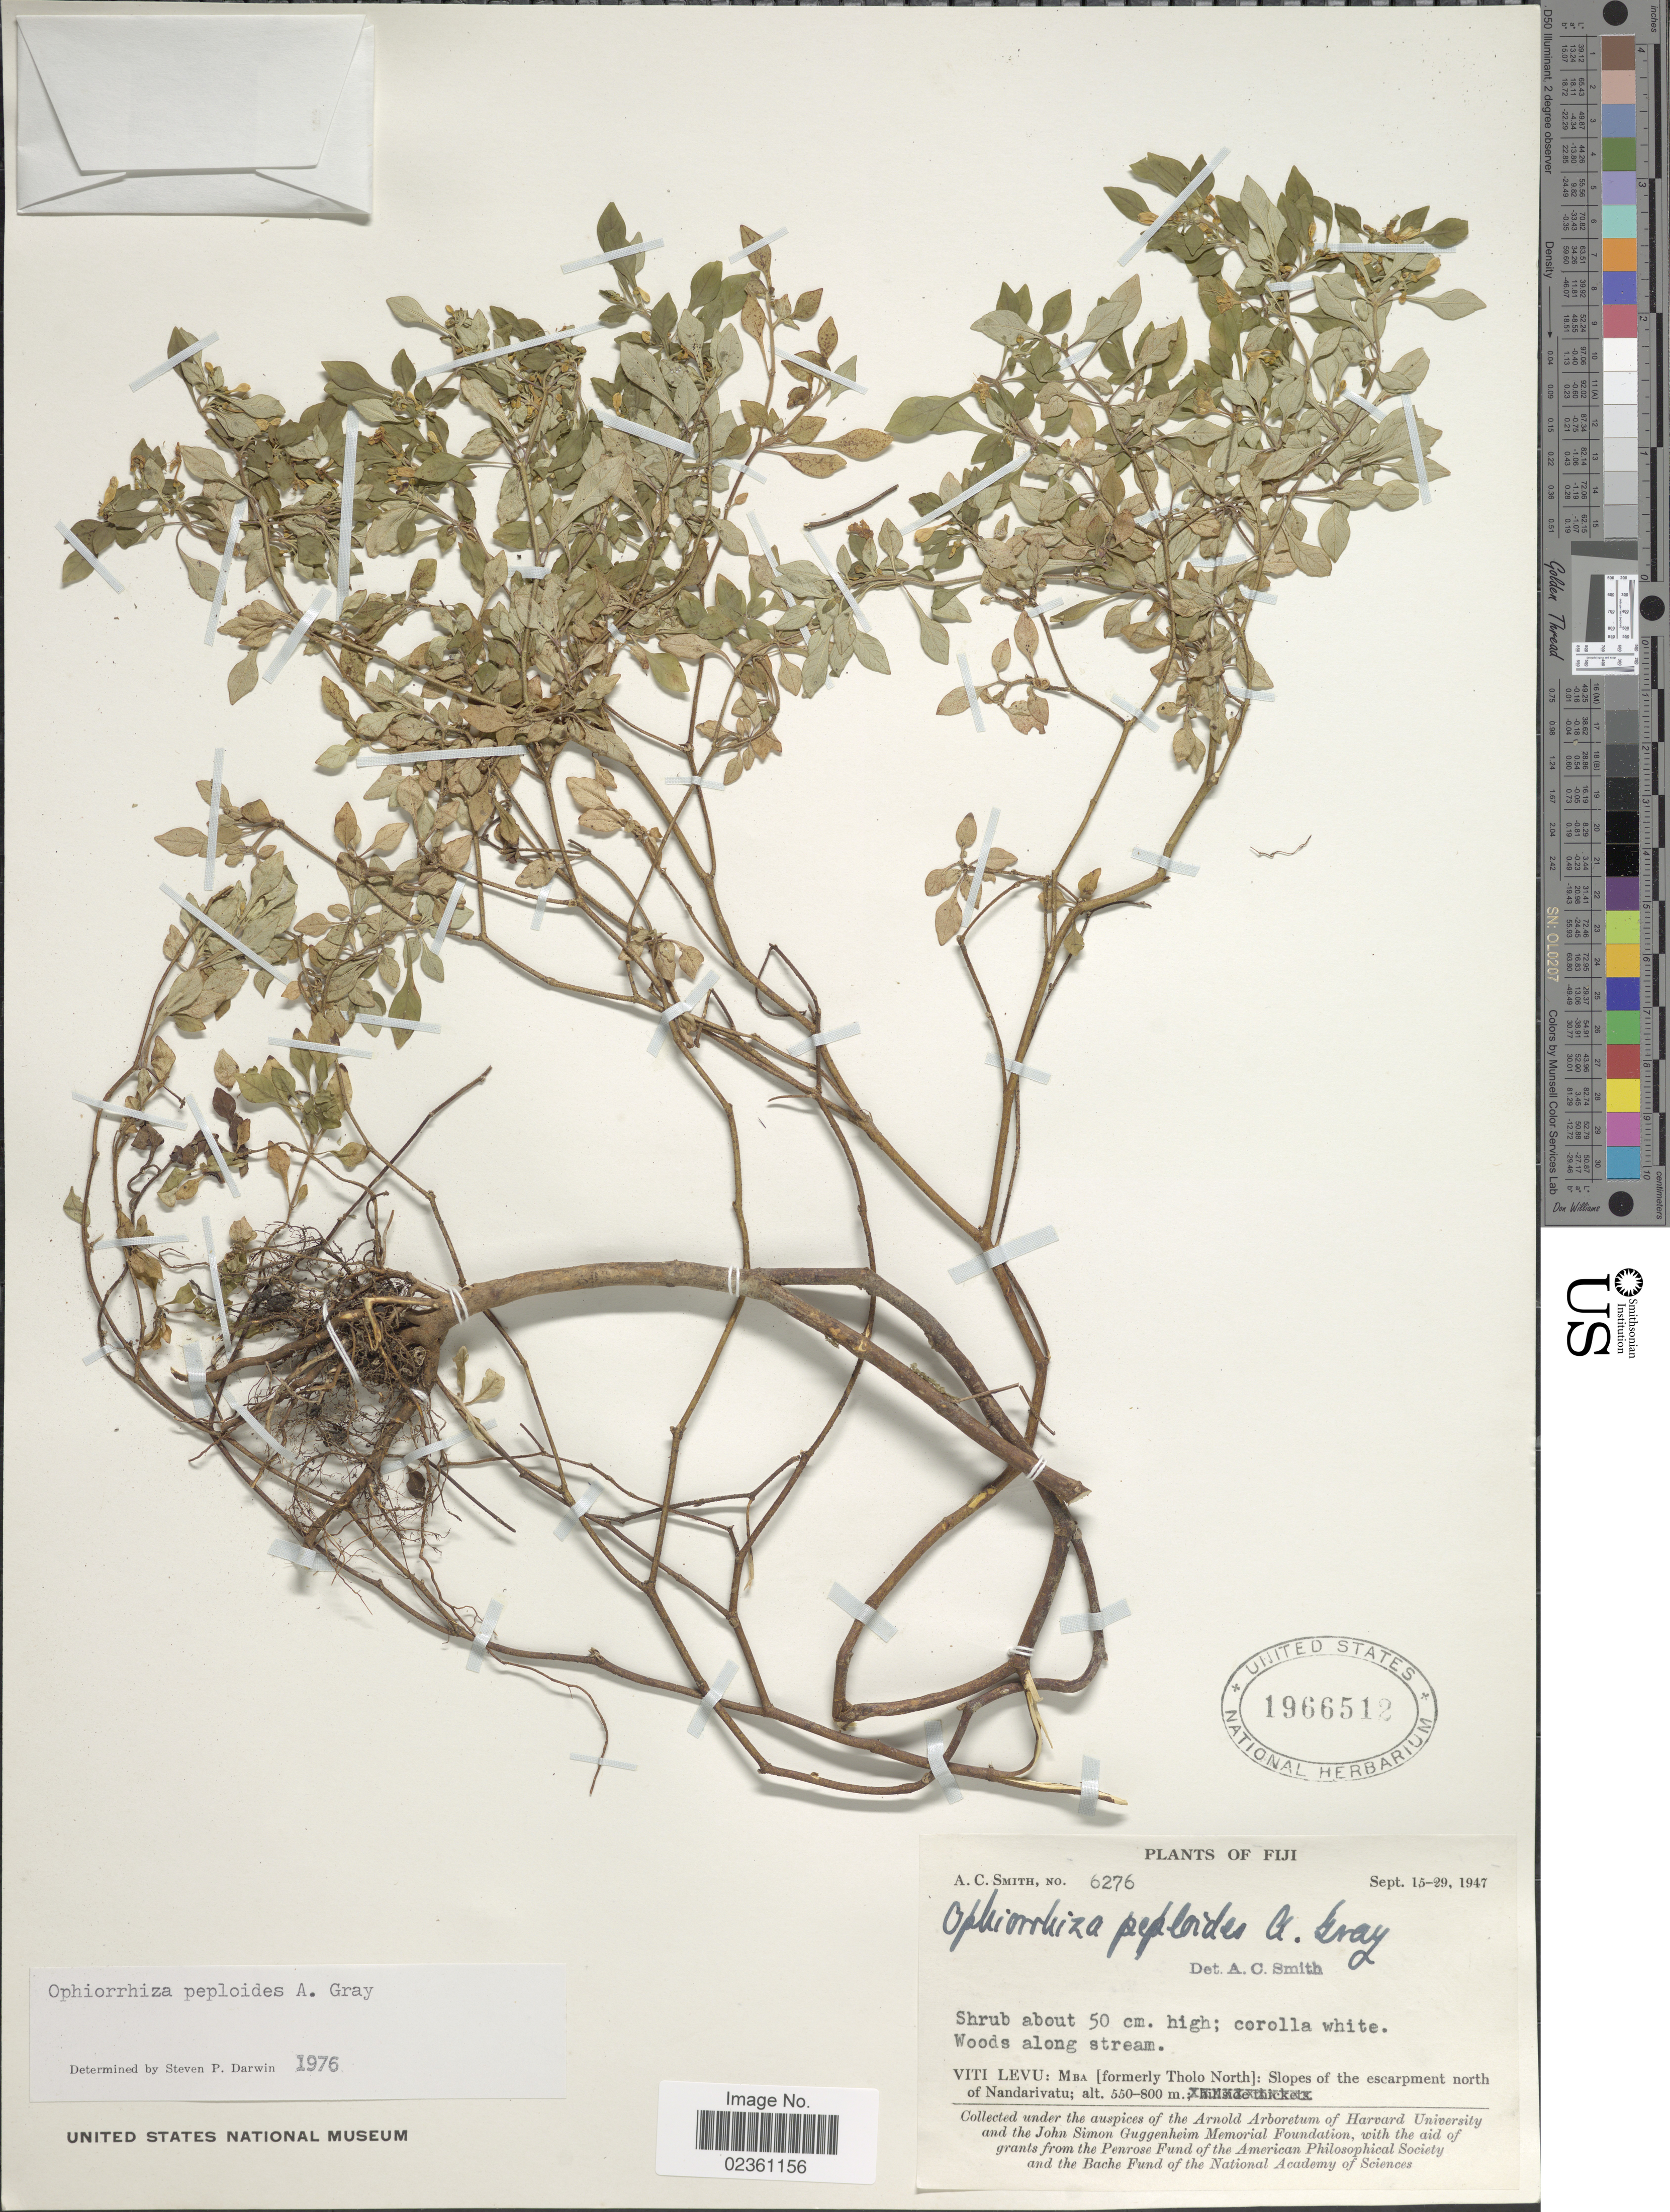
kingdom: Plantae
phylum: Tracheophyta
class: Magnoliopsida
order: Gentianales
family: Rubiaceae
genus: Ophiorrhiza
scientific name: Ophiorrhiza peploides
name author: A. Gray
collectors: A. C. Smith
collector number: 6276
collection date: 1947-09-15/1947-09-29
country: Fiji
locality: Woods along stream, Viti Levu: Mba [formerly Tholo North]: Slopes of the escarpment north of Nandarivatu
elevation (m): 550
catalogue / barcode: US 1966512